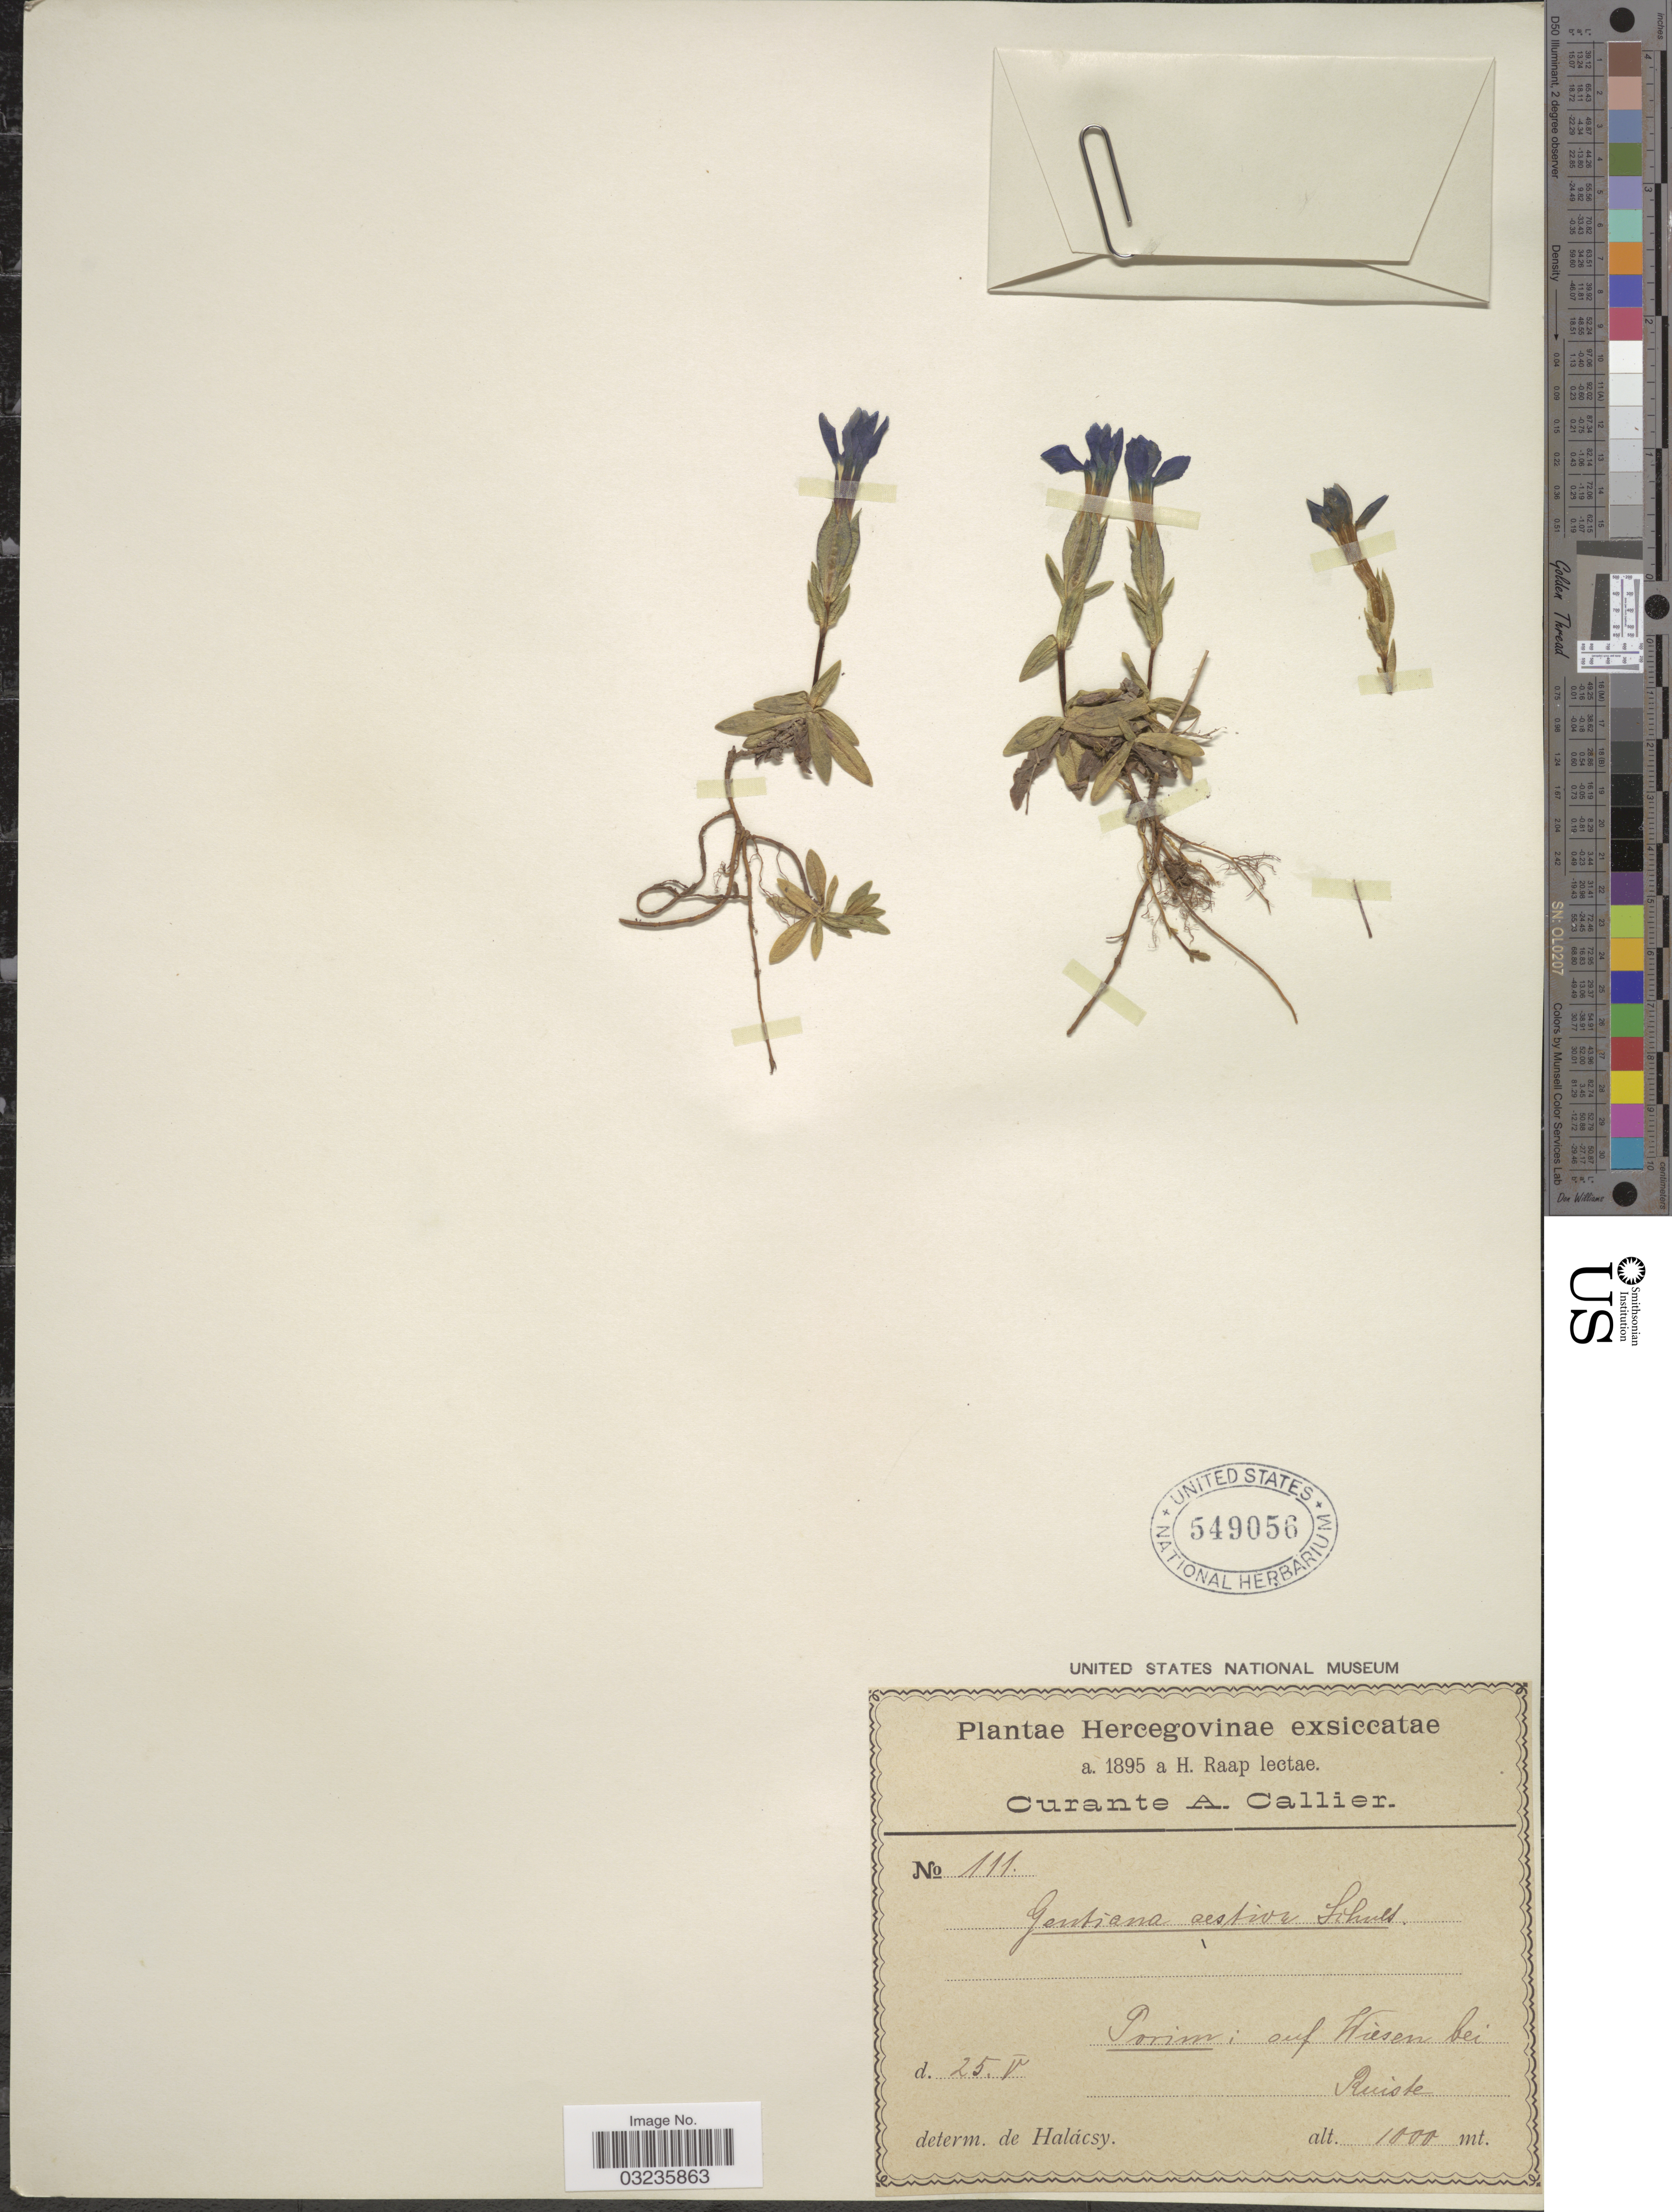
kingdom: Plantae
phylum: Tracheophyta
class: Magnoliopsida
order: Gentianales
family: Gentianaceae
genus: Gentiana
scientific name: Gentiana aestiva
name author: Schult.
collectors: H. Raap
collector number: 111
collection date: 1895-05-25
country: Bosnia and Herzegovina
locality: Hercegovinae. Porim; auf Wiesen bei Ruiste.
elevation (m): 1000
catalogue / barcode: US 549056